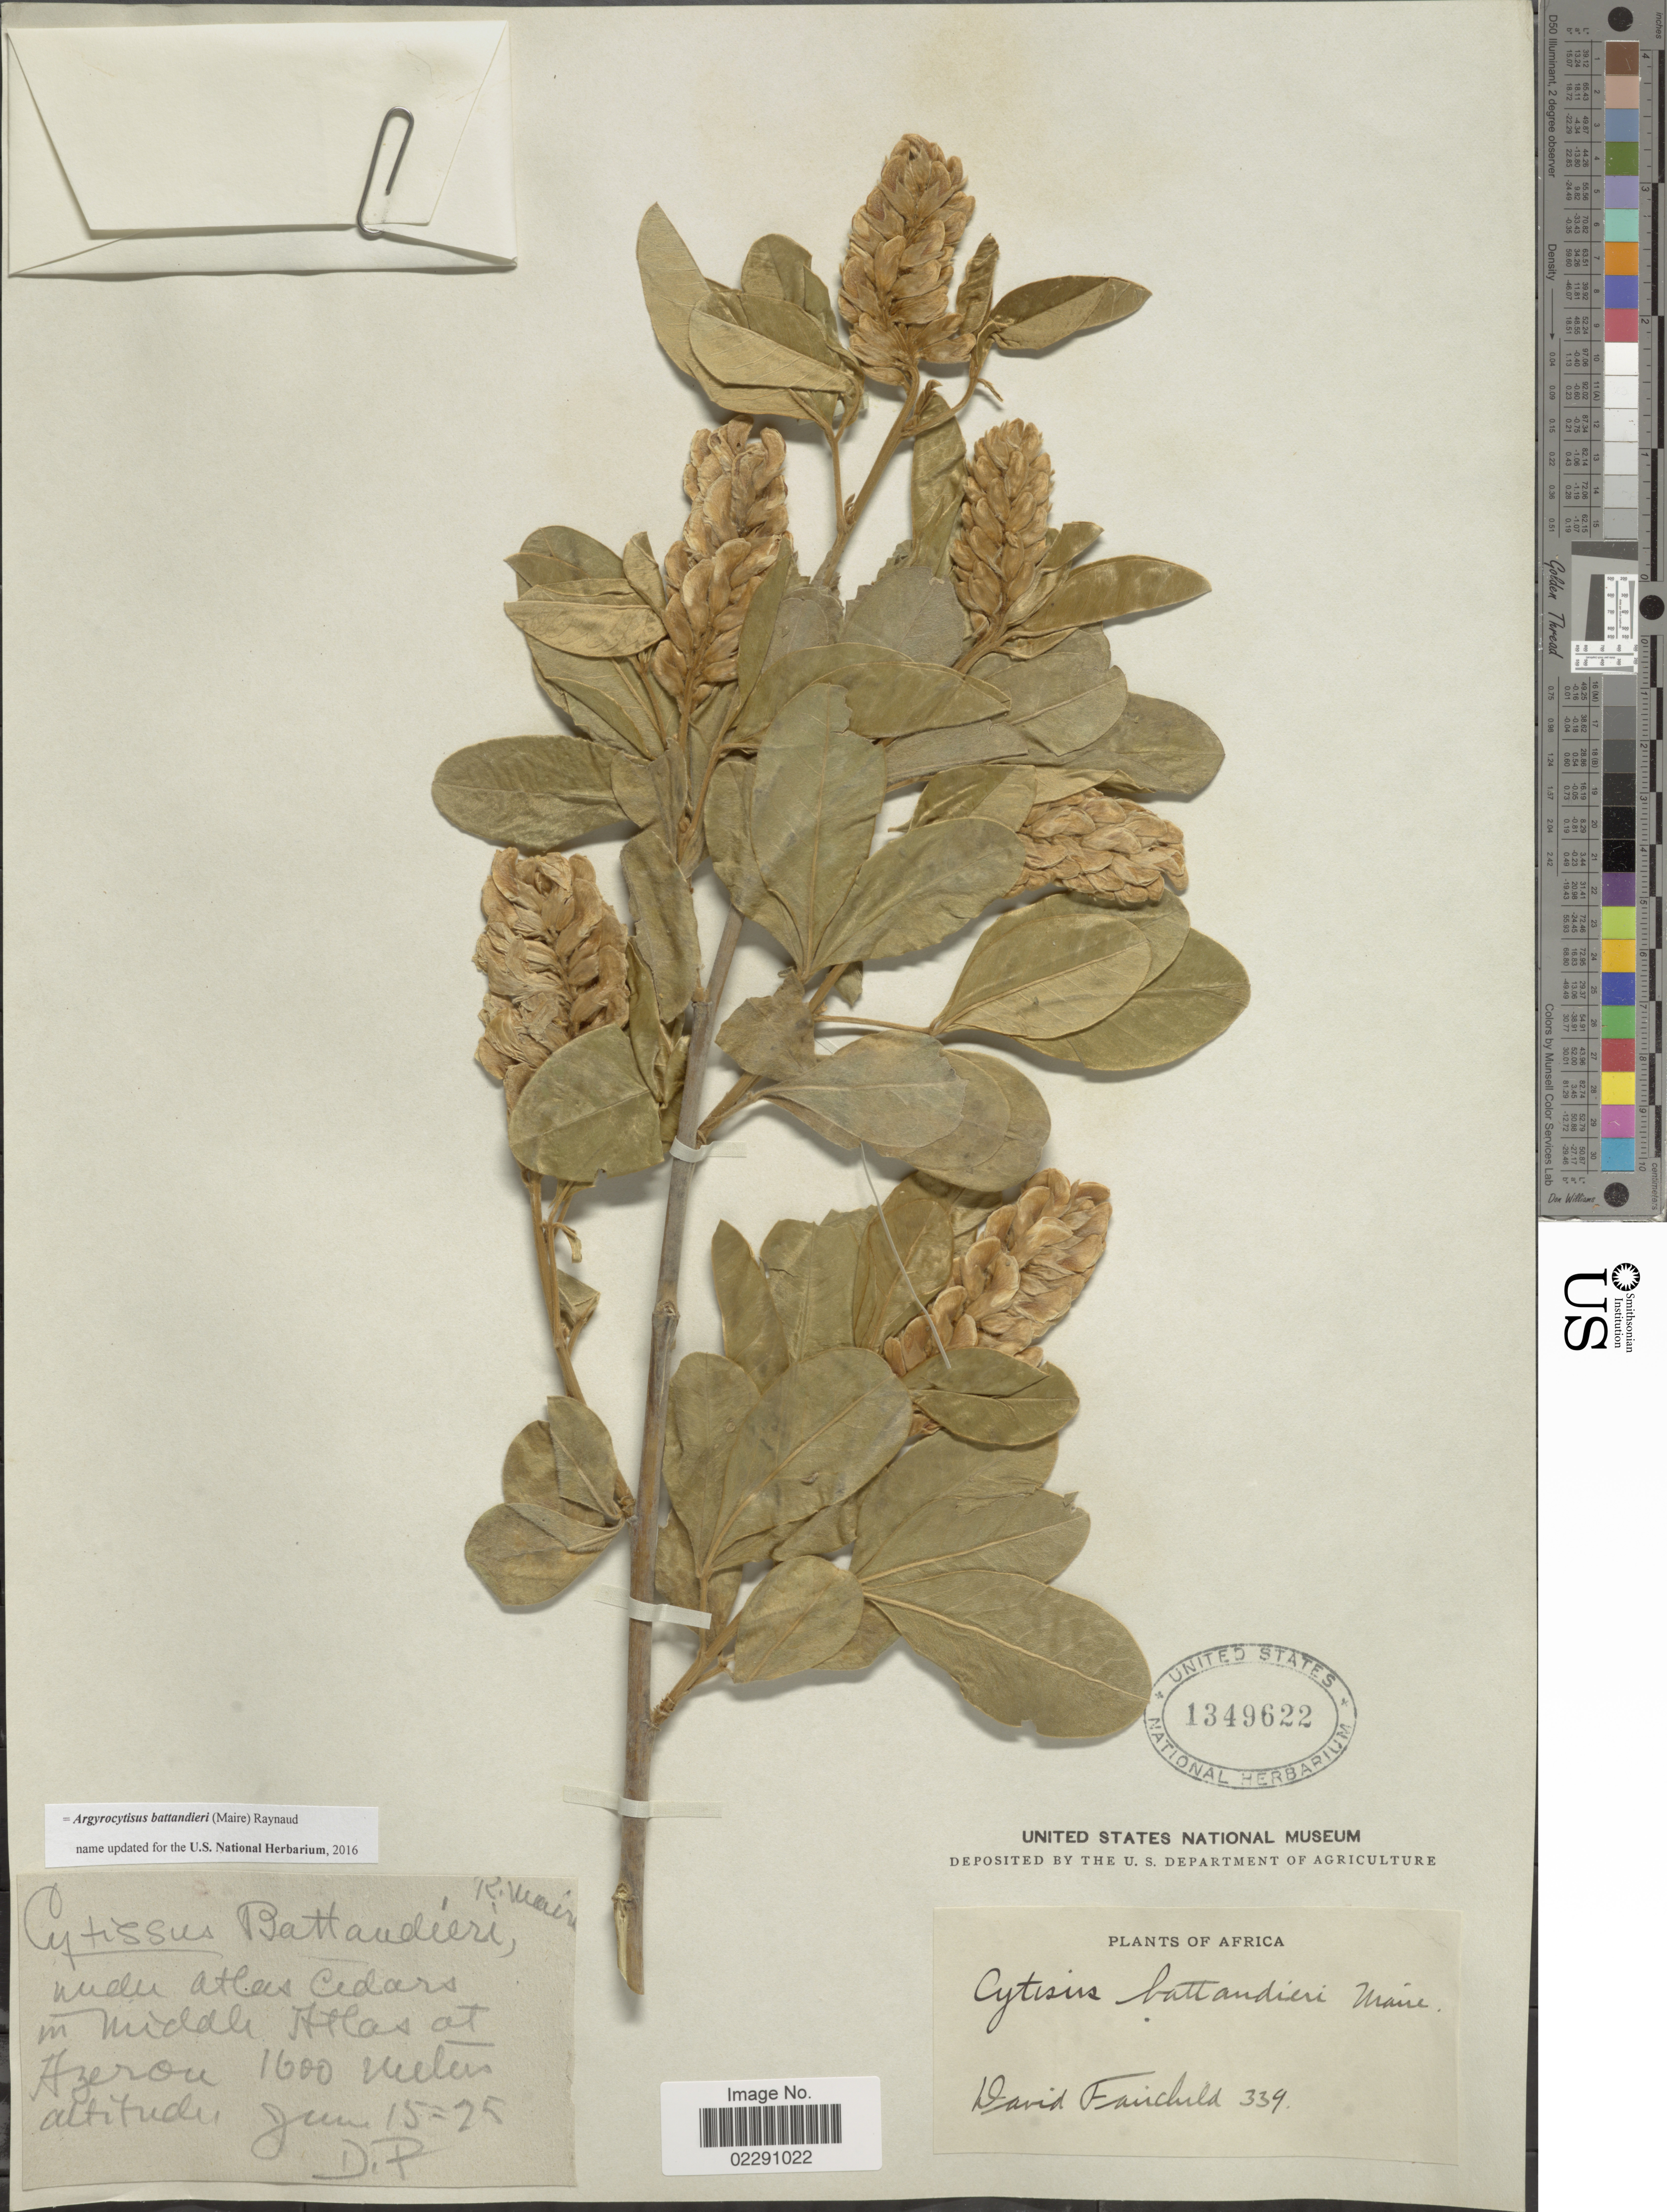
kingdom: Plantae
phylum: Tracheophyta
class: Magnoliopsida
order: Fabales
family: Fabaceae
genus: Argyrocytisus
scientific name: Argyrocytisus battandieri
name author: (Maire) Raynaud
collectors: D. Fairchild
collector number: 339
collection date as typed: Transcribed d/m/y: 15/6/25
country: Morocco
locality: Middle Atlas Cedars, Middle Atlas at Azerou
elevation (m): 1600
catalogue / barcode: US 1349622